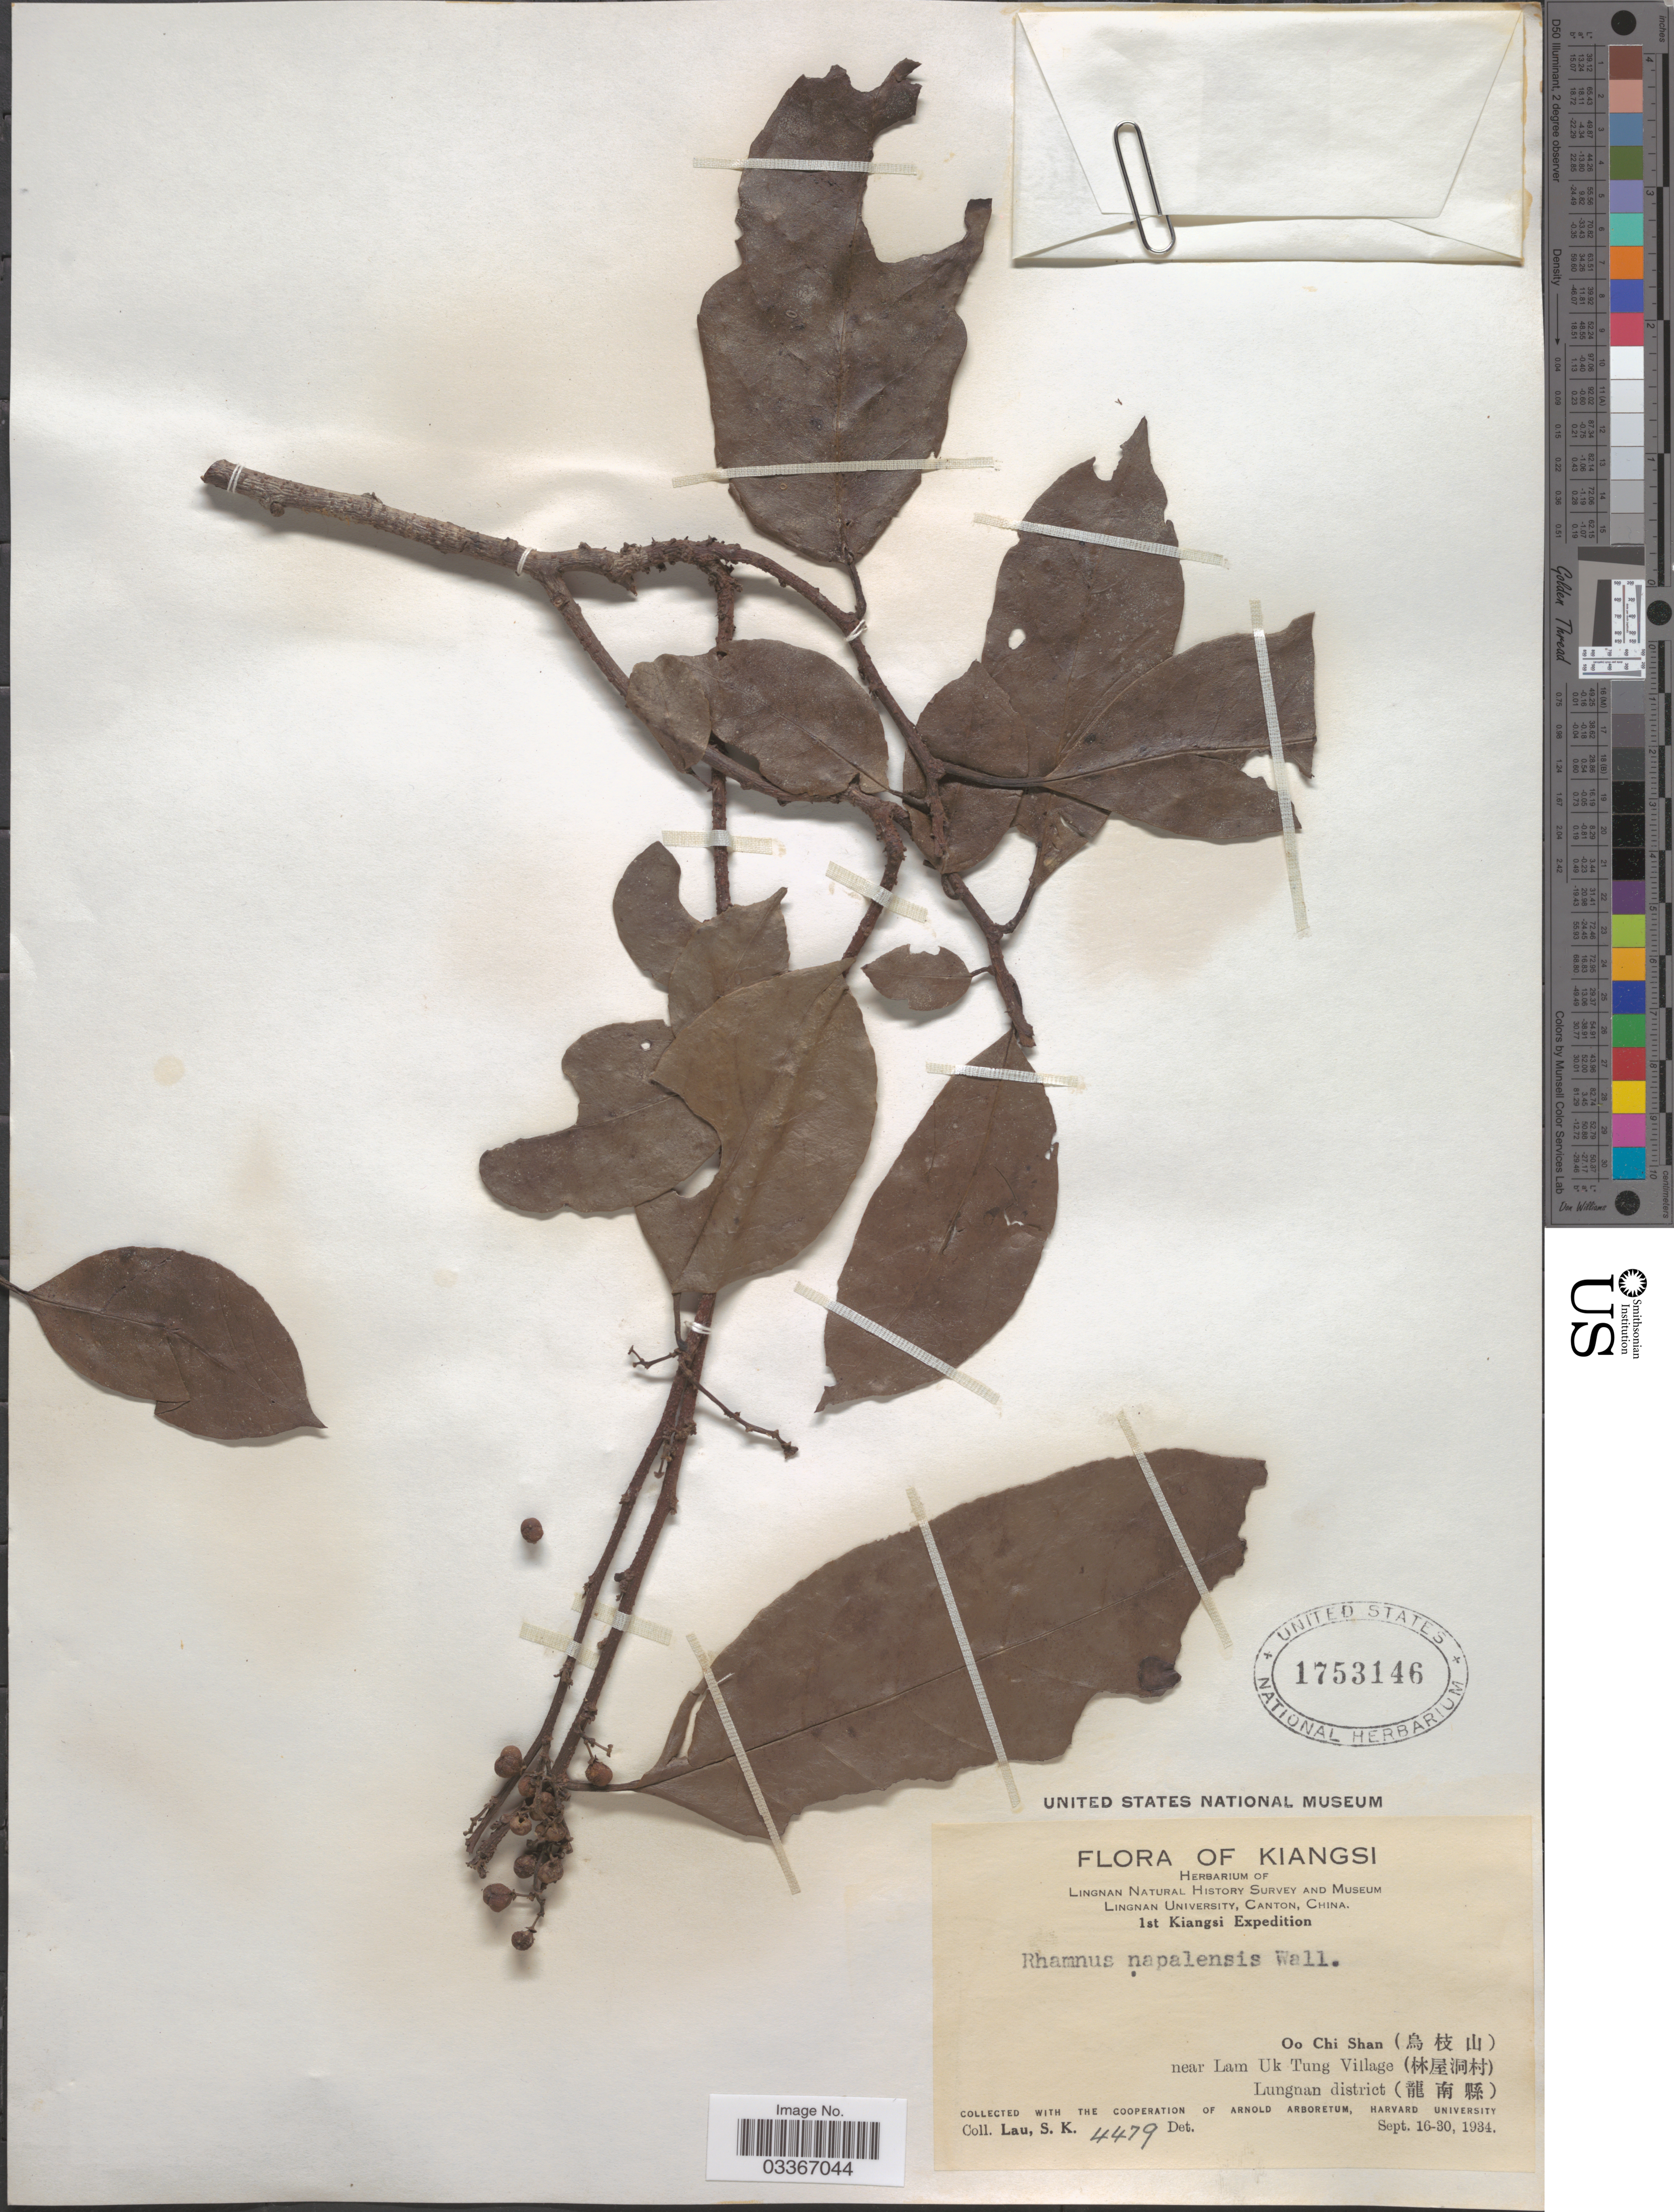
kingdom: Plantae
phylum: Tracheophyta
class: Magnoliopsida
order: Rosales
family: Rhamnaceae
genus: Rhamnus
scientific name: Rhamnus nepalensis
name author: (Wall.) M.A. Lawson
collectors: S. K. Lau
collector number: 4479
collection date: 1934-09-16/1934-09-30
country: China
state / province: Jiangxi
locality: Kiangsi. Oo Chi Shan (X) near Lam Uk Tung Village (X). Lungnan district (X).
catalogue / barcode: US 1753146